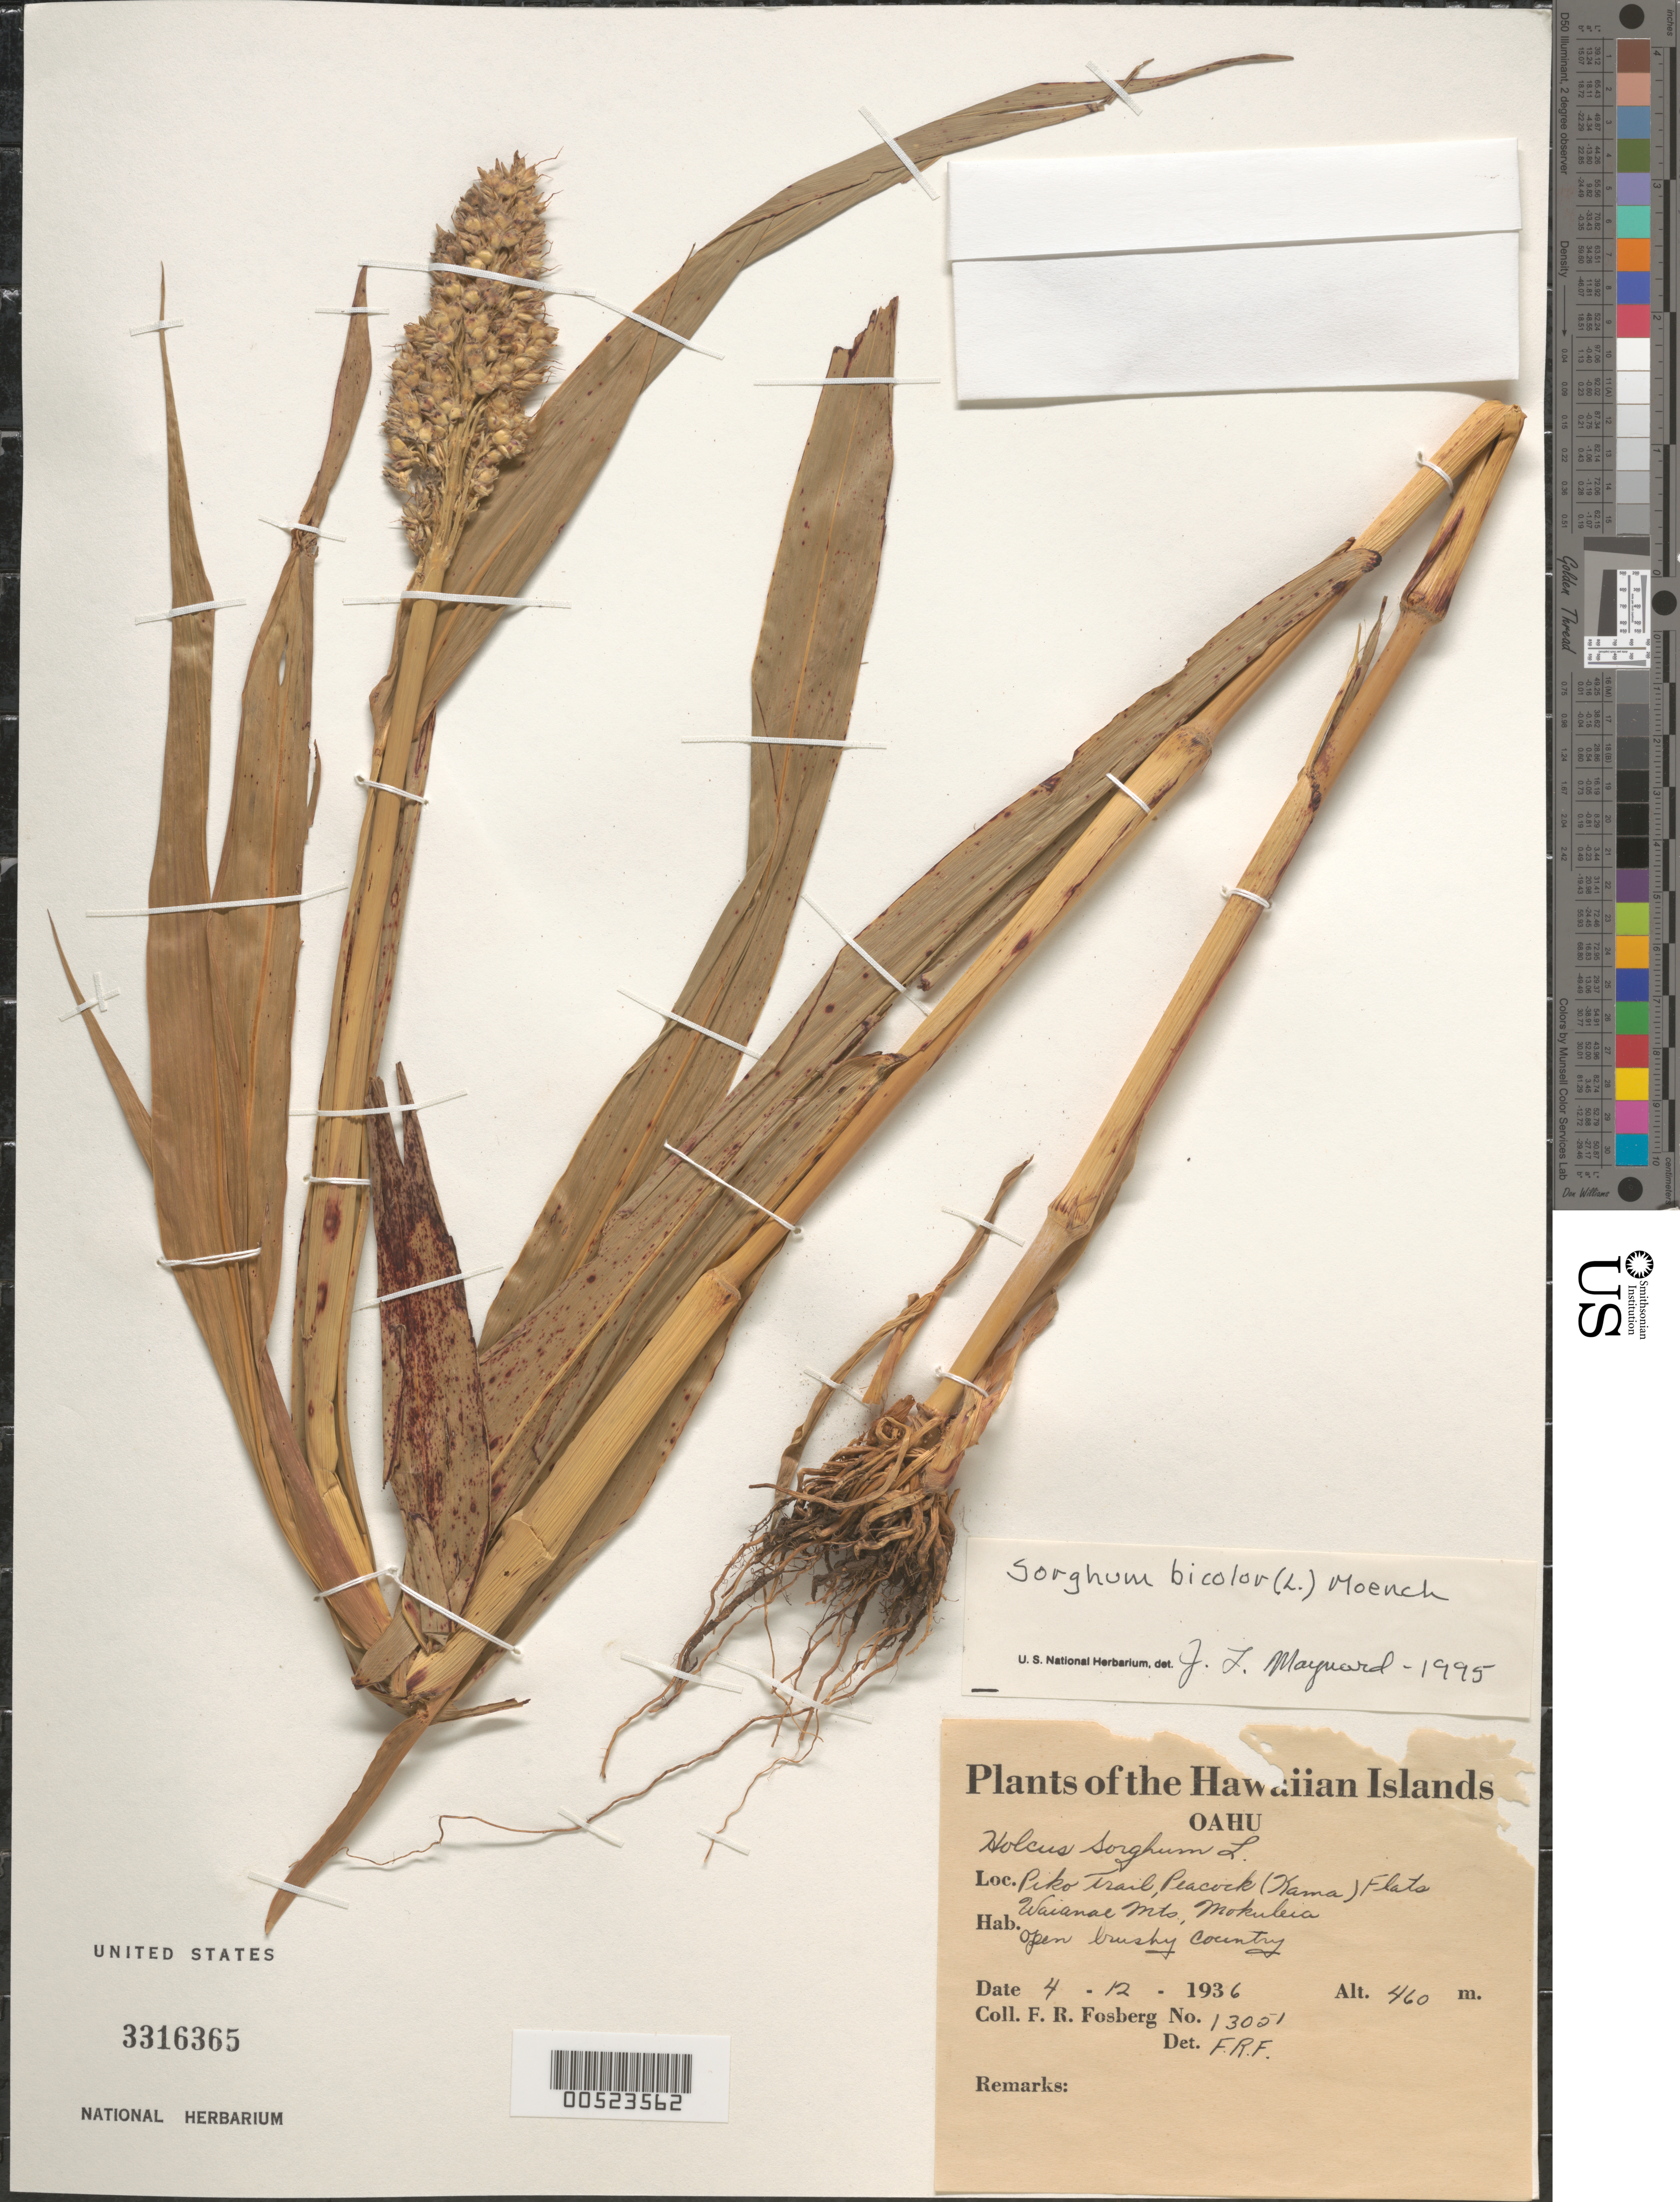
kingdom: Plantae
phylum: Tracheophyta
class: Liliopsida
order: Poales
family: Poaceae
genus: Sorghum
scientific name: Sorghum bicolor subsp. bicolor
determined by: Faccenda, K.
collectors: F. R. Fosberg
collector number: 13051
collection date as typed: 12 Apr 1936 or 4 Dec 1936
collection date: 1936-04-12 or 1936-12-04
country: United States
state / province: Hawaii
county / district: Honolulu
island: Oahu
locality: Piko Trail, Peacock (Kama) Flats, Waianae Mts, Mokuleia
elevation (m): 460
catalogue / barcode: US 3316365